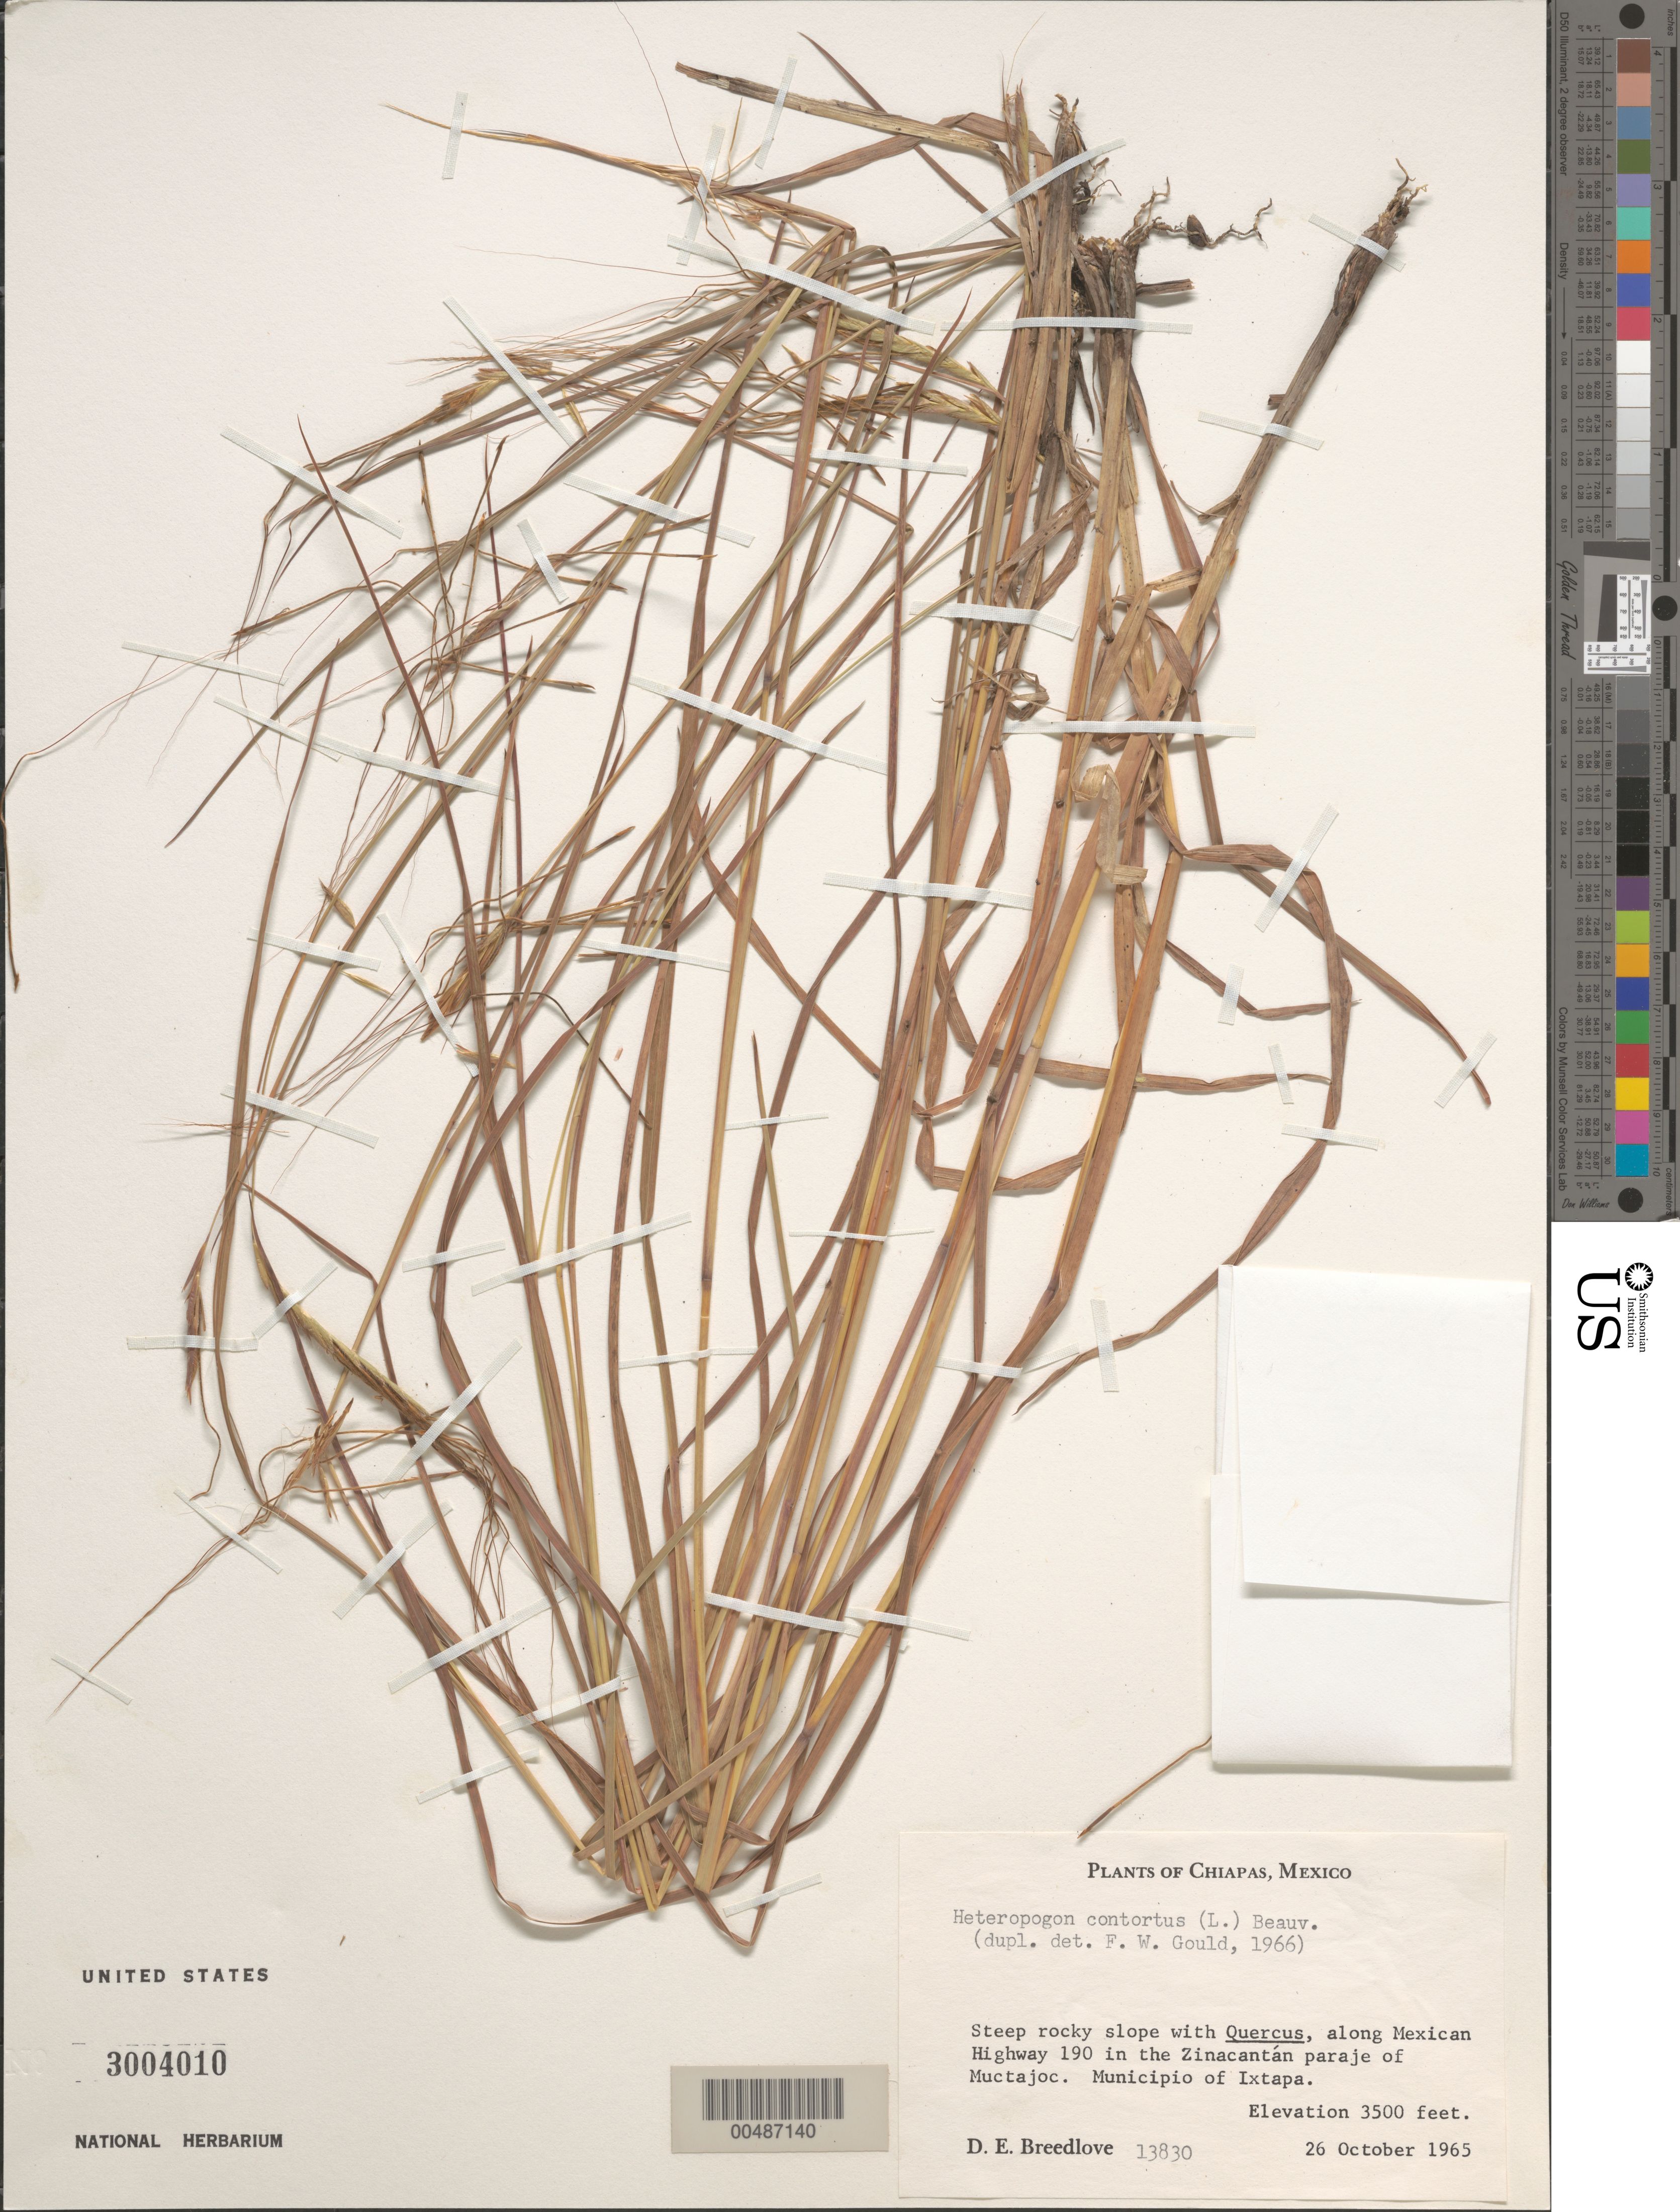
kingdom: Plantae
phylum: Tracheophyta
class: Liliopsida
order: Poales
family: Poaceae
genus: Heteropogon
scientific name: Heteropogon contortus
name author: (L.) P. Beauv. ex Roem. & Schult.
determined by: Gould, F. W.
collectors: D. E. Breedlove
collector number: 13830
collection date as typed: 26 Oct 1965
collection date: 1965-10-26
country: Mexico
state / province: Chiapas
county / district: Ixtapa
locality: Along Mexican Hwy 190 in the Zinacantán paraje of Muctajoc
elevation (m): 1067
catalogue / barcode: US 3004010